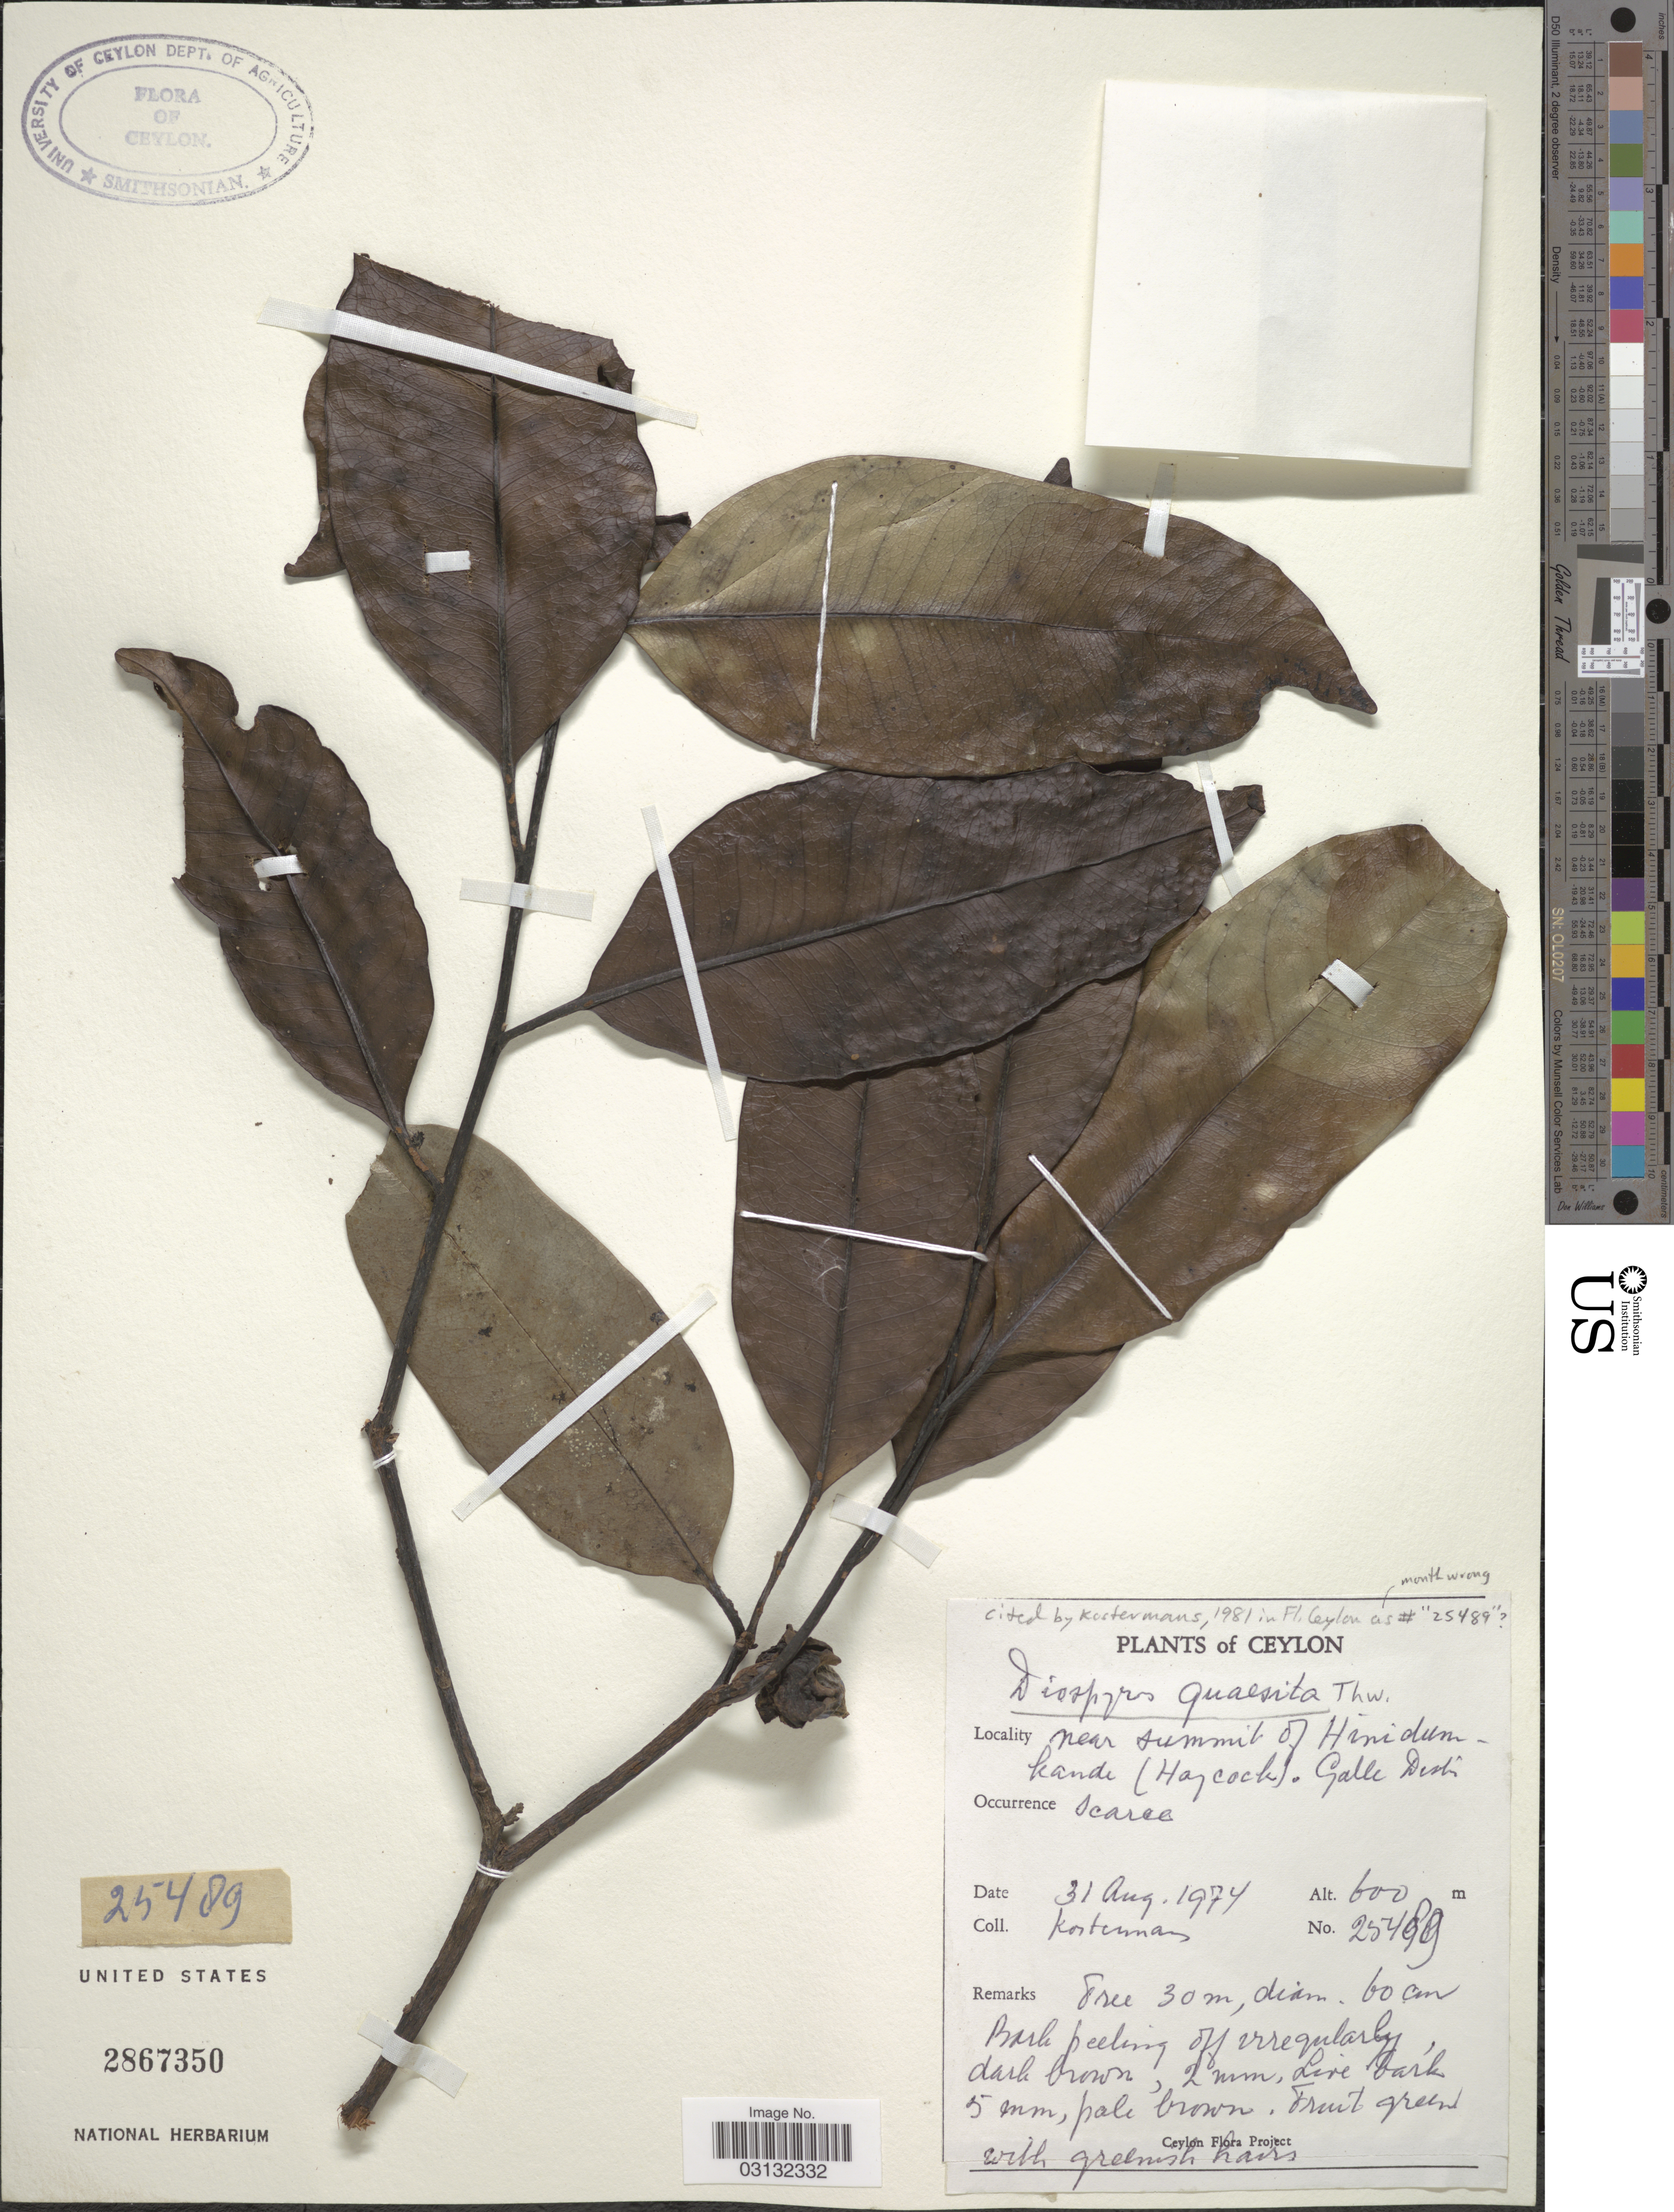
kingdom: Plantae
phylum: Tracheophyta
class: Magnoliopsida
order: Ericales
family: Ebenaceae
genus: Diospyros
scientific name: Diospyros quaesita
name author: Thwaites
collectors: Kostermans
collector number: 25489*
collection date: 1974-08-31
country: Sri Lanka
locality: Ceylon. Near summit of Hinidumakanda (Haycock). Galle Distr.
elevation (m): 600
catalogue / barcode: US 2867350